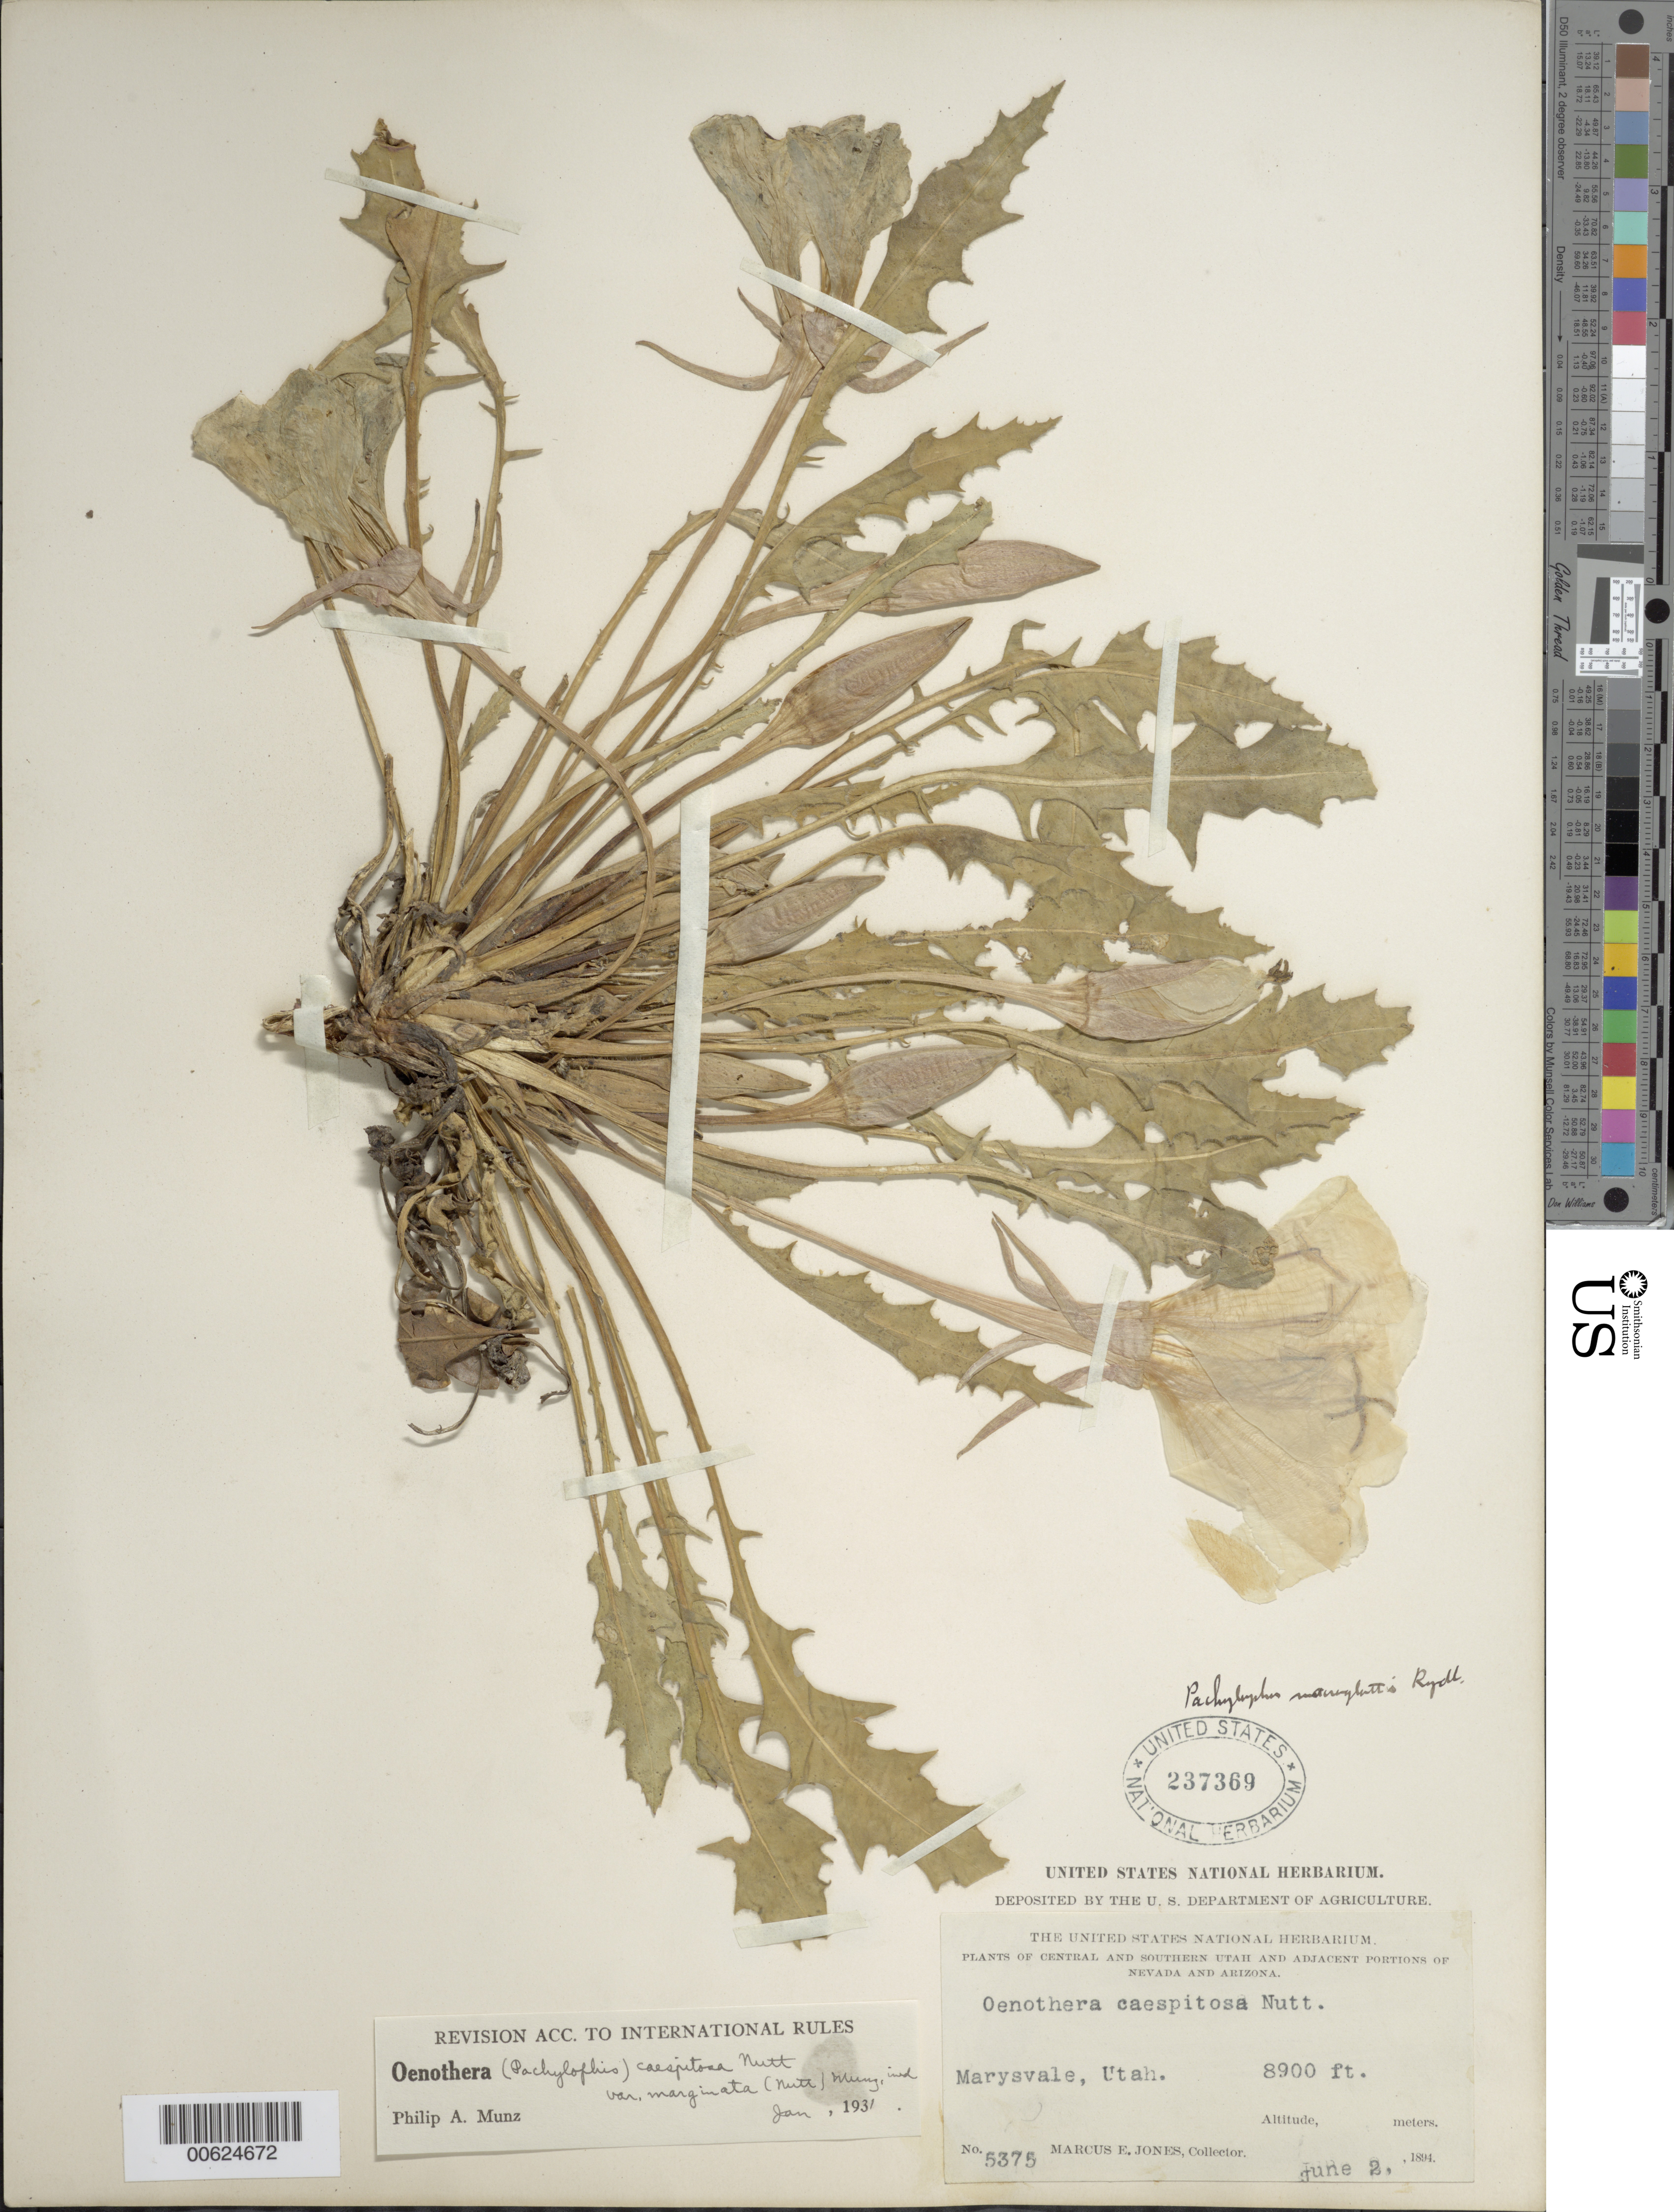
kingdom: Plantae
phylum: Tracheophyta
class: Magnoliopsida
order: Myrtales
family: Onagraceae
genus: Oenothera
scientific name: Oenothera cespitosa subsp. marginata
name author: (Nutt. ex Hook. & Arn.) Munz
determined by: Munz, Philip A.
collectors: M. E. Jones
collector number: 5375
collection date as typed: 02 Jun 1894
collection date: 1894-06-02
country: United States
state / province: Utah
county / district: Piute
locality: Marysvale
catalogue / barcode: US 237369